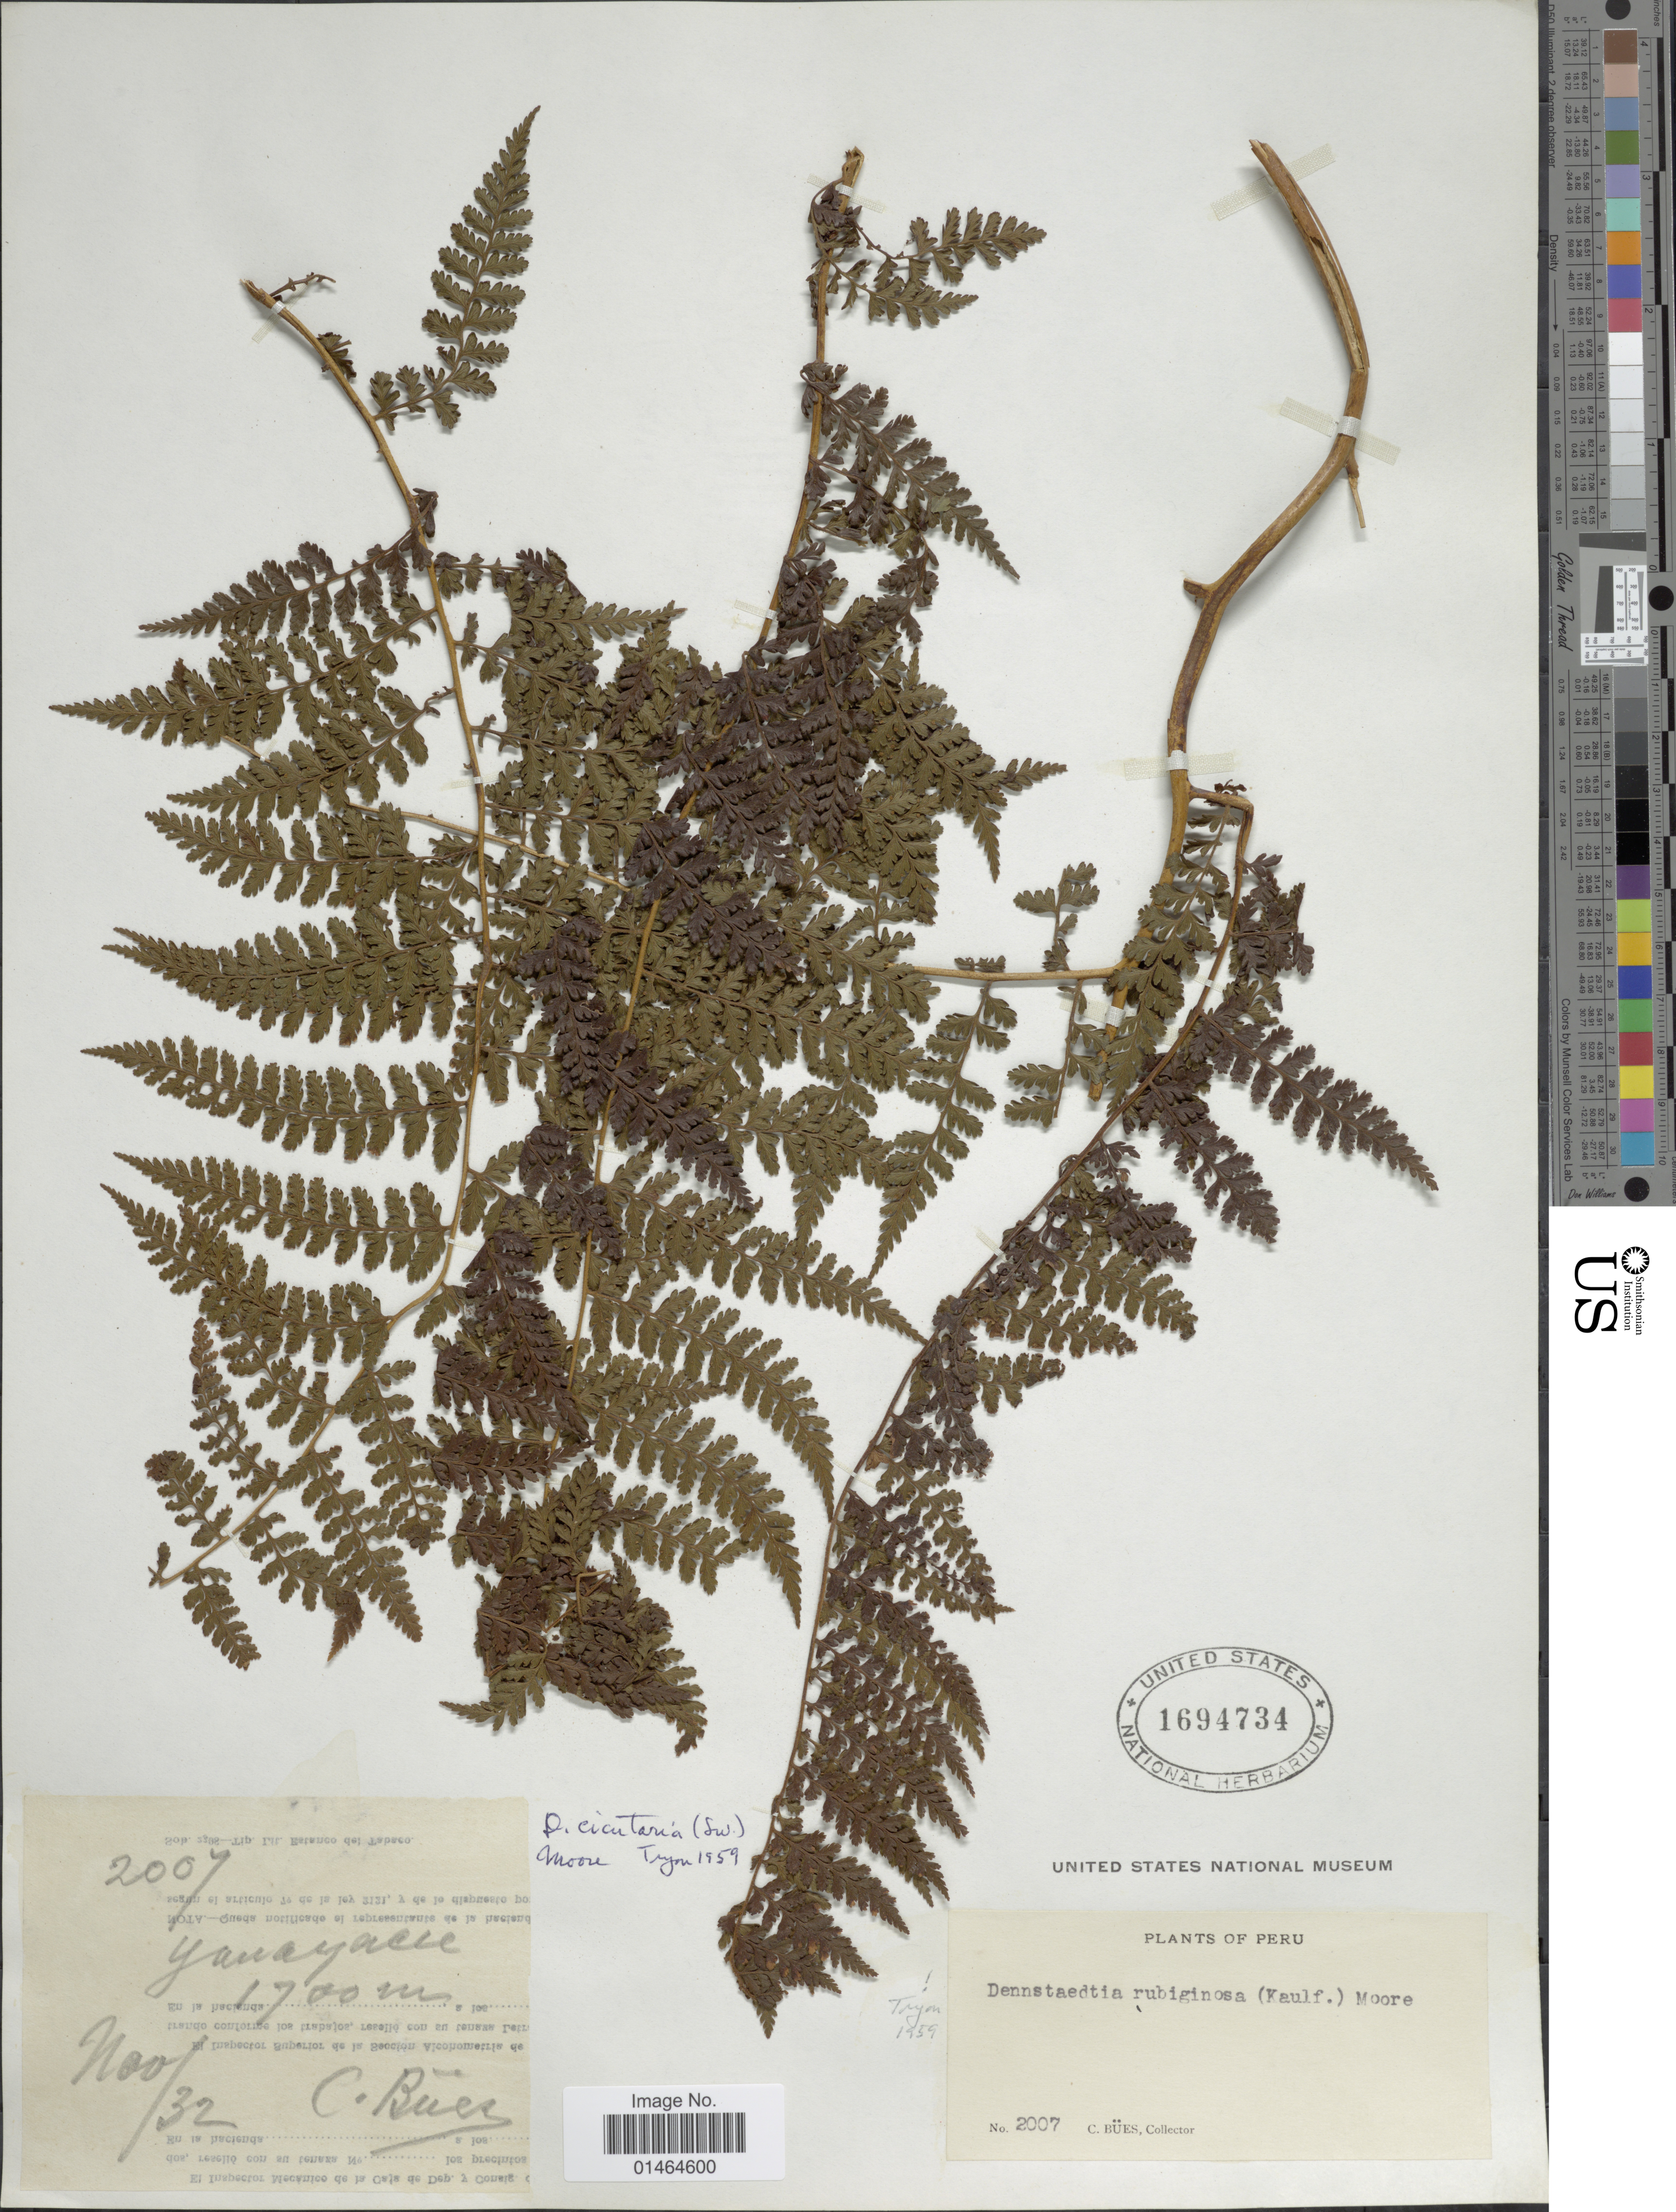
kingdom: Plantae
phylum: Tracheophyta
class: Polypodiopsida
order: Polypodiales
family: Dennstaedtiaceae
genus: Dennstaedtia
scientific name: Dennstaedtia cicutaria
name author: (Sw.) T. Moore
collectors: C. Bues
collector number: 2007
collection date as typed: Transcribed d/m/y: /11/32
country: Peru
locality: Yanayacu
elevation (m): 1700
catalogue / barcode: US 1694734